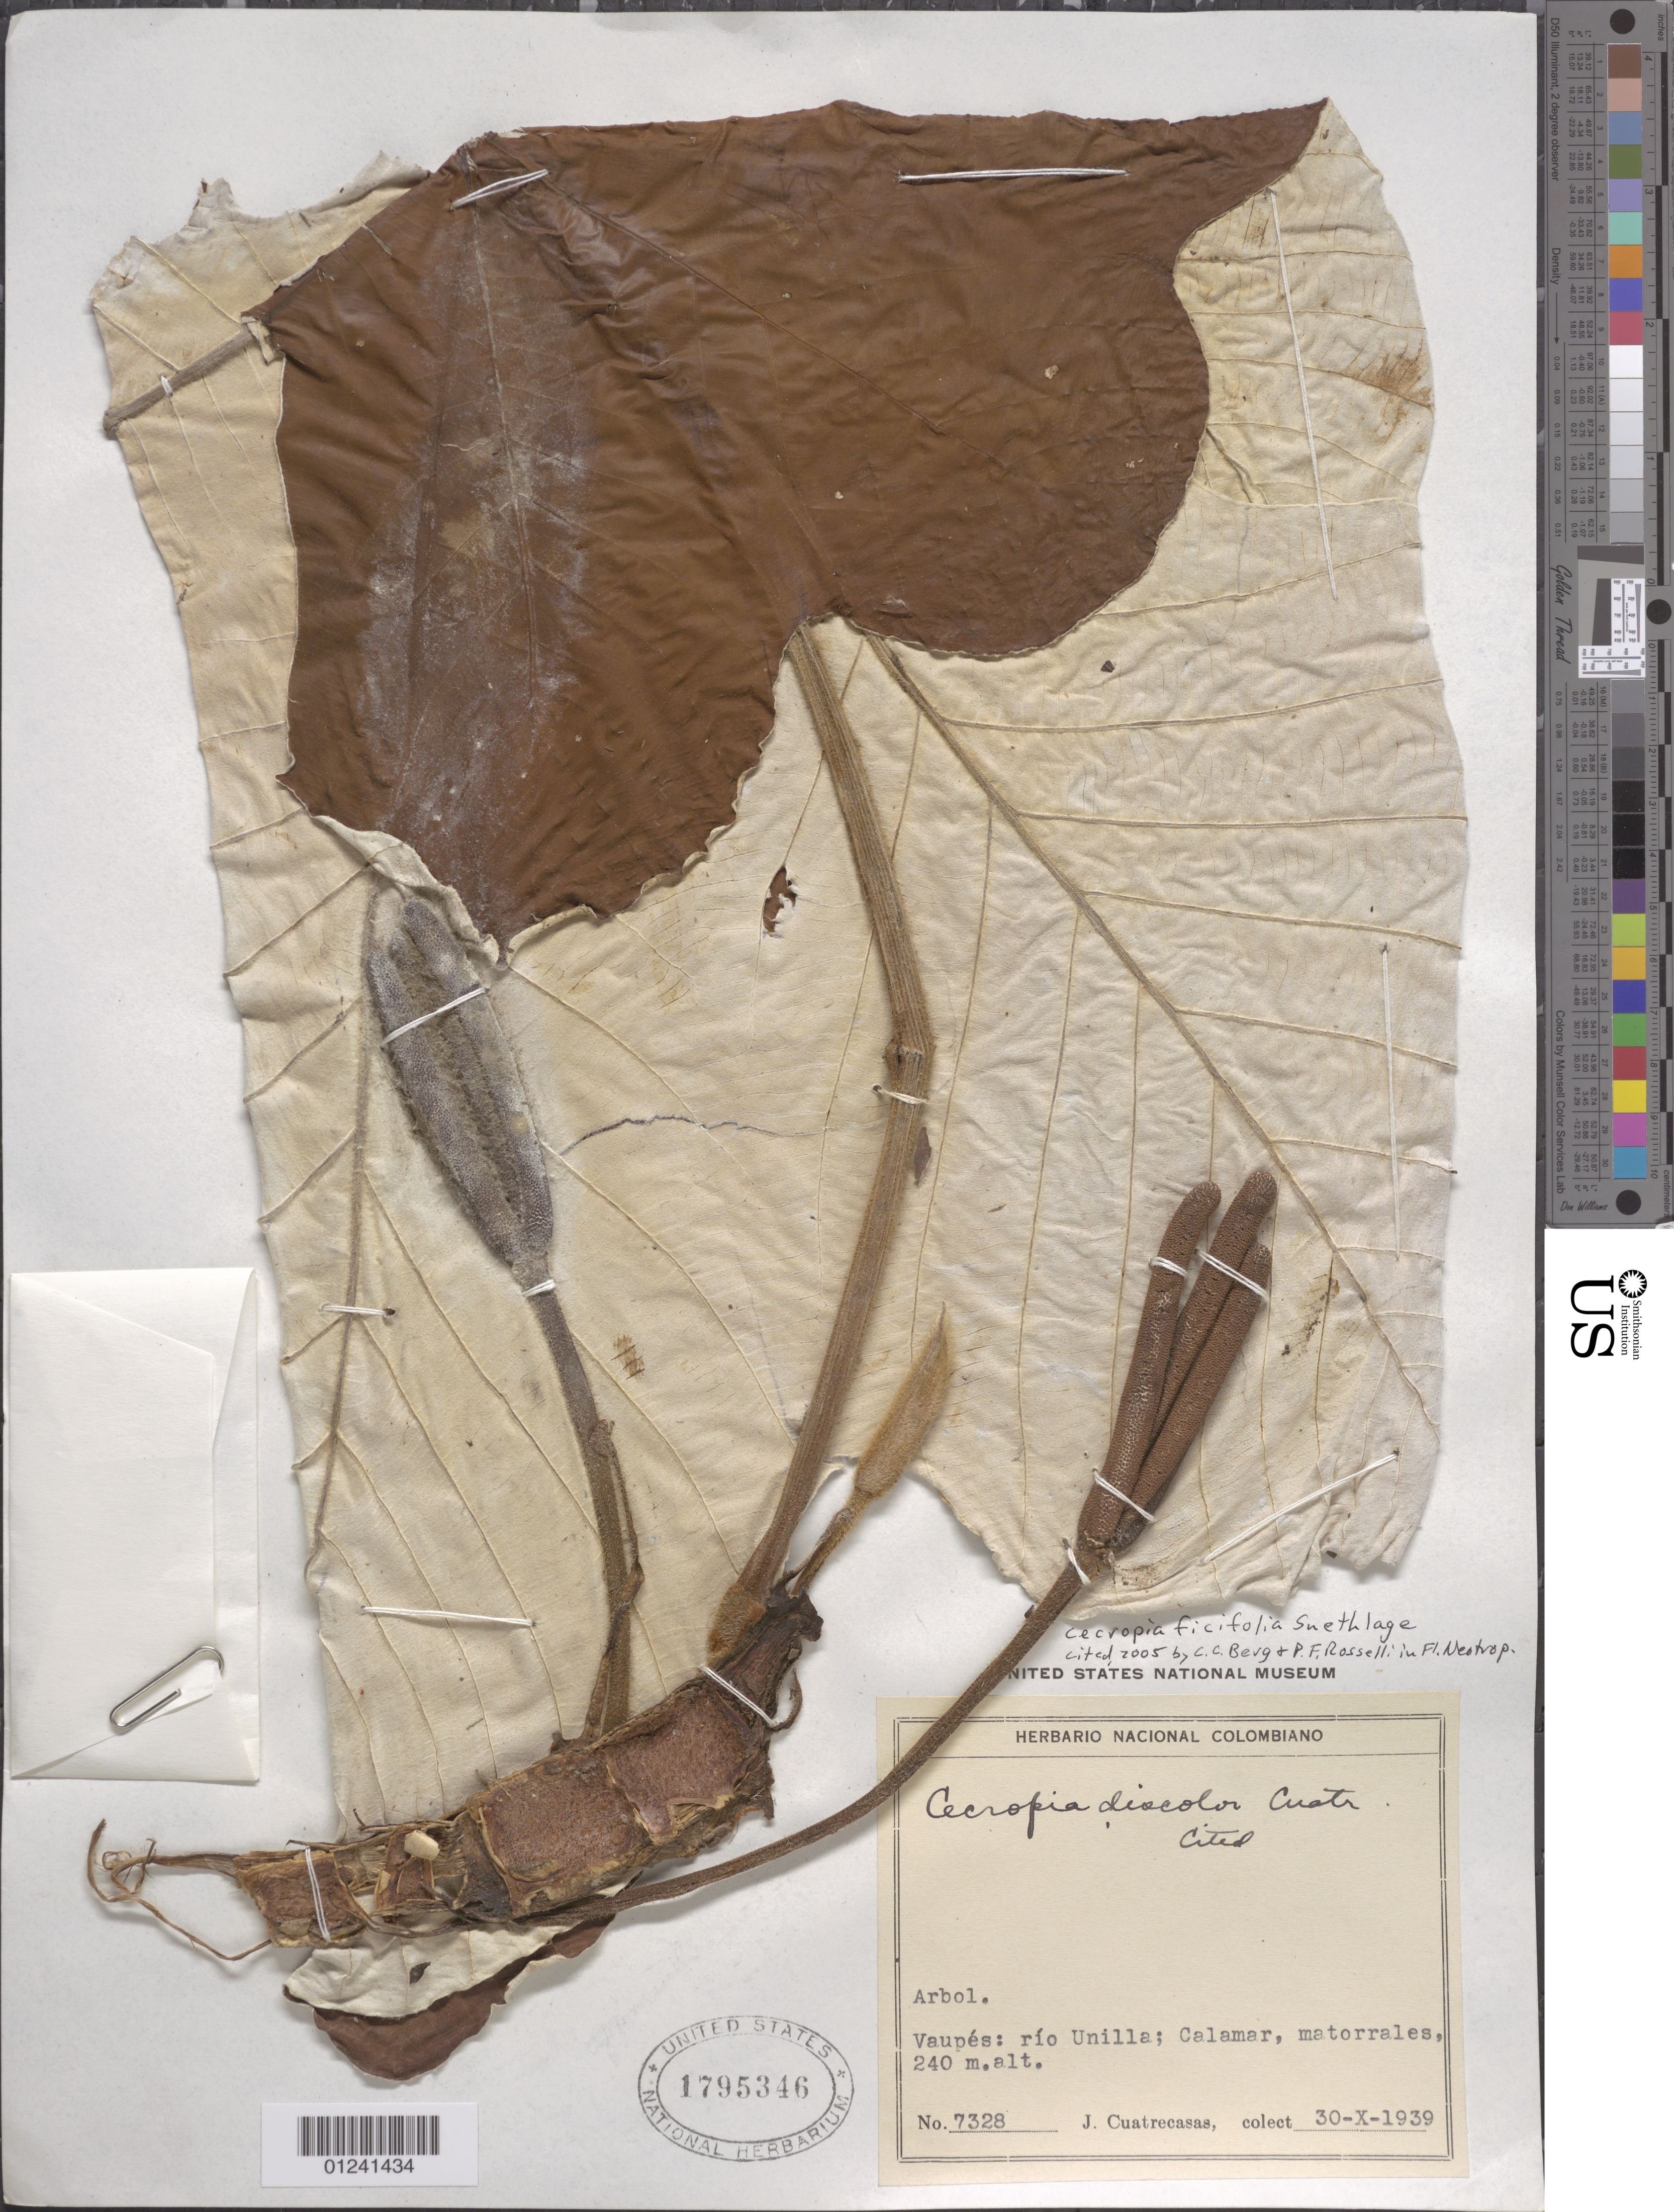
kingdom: Plantae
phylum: Tracheophyta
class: Magnoliopsida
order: Rosales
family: Urticaceae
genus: Cecropia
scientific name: Cecropia ficifolia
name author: Snethlage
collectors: J. Cuatrecasas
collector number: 7328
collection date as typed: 30 Oct 1939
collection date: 1939-10-30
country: Colombia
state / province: Vaupés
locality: Rio Unilla, Calamar.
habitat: Matoralles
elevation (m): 240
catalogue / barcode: US 1795346